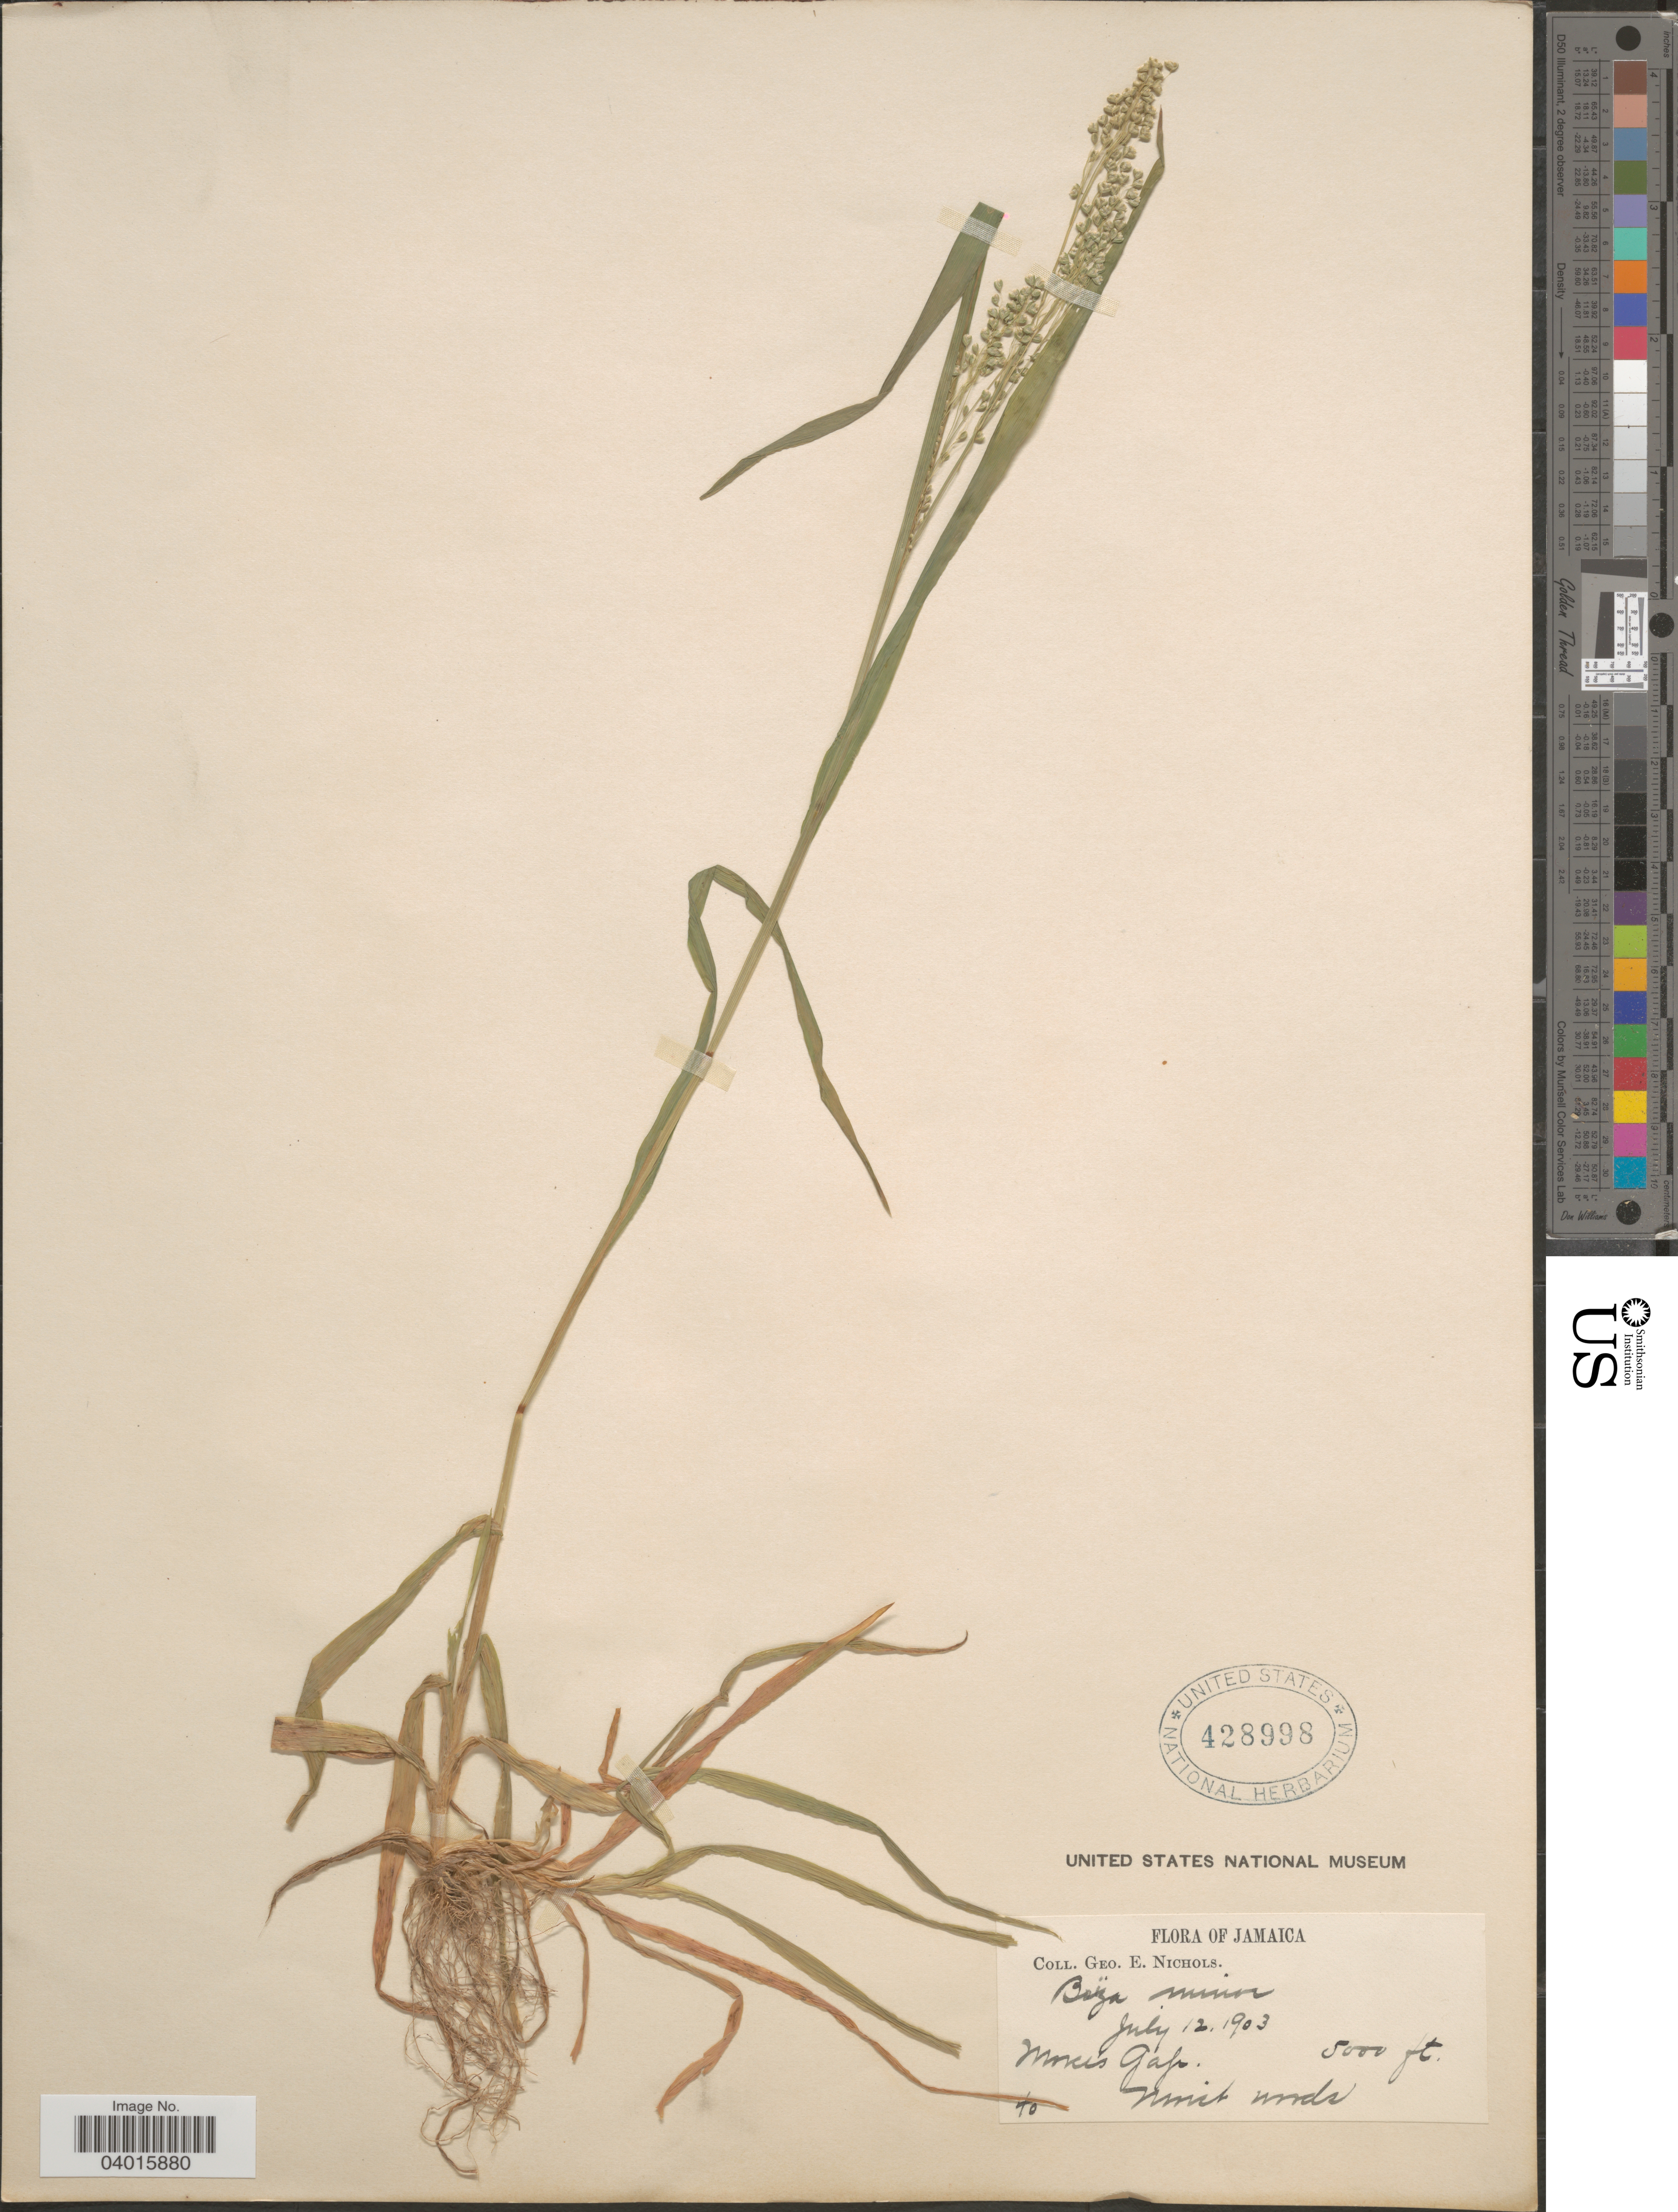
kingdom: Plantae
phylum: Tracheophyta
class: Liliopsida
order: Poales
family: Poaceae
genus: Briza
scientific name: Briza minor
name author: L.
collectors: G. E. Nichols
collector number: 40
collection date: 1903-07-12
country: Jamaica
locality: Moris Gap.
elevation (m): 1524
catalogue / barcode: US 428998